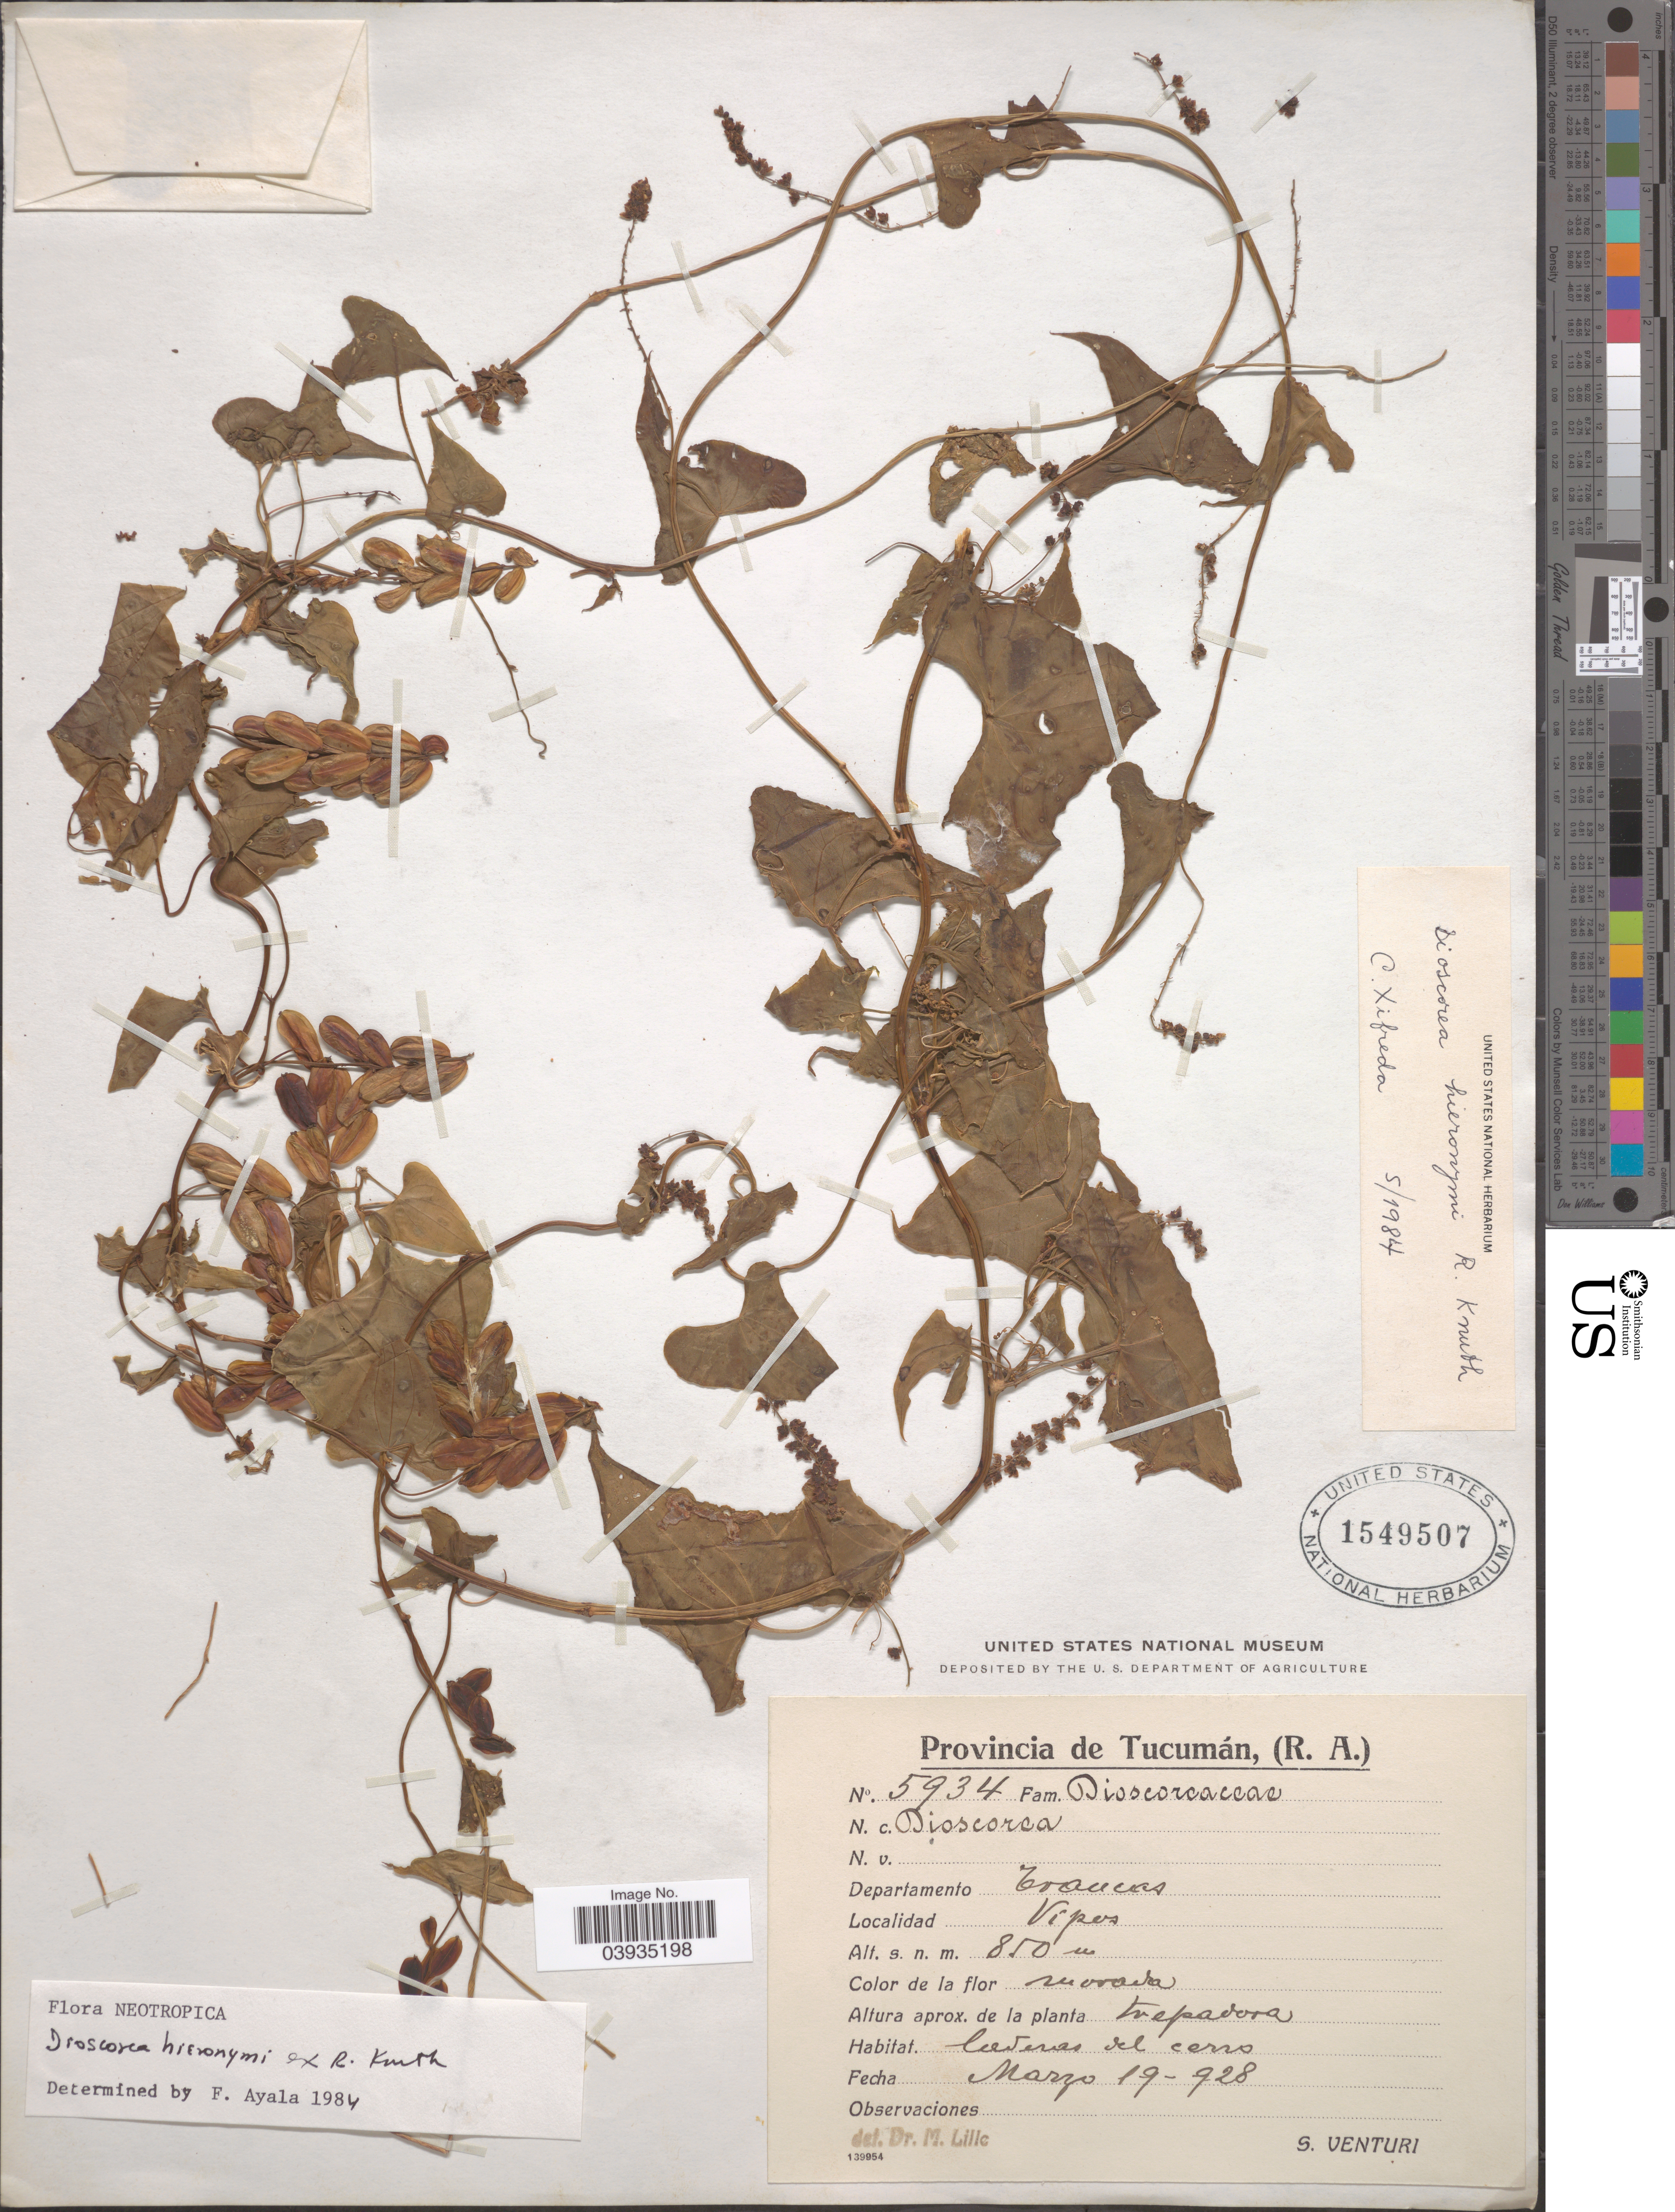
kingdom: Plantae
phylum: Tracheophyta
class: Liliopsida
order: Dioscoreales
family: Dioscoreaceae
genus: Dioscorea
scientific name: Dioscorea hieronymi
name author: Uline ex R. Knuth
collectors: S. Venturi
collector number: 5934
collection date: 1928-03-19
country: Argentina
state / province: Tucuman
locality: Departamento Trancas. Vipos.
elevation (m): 850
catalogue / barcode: US 1549507